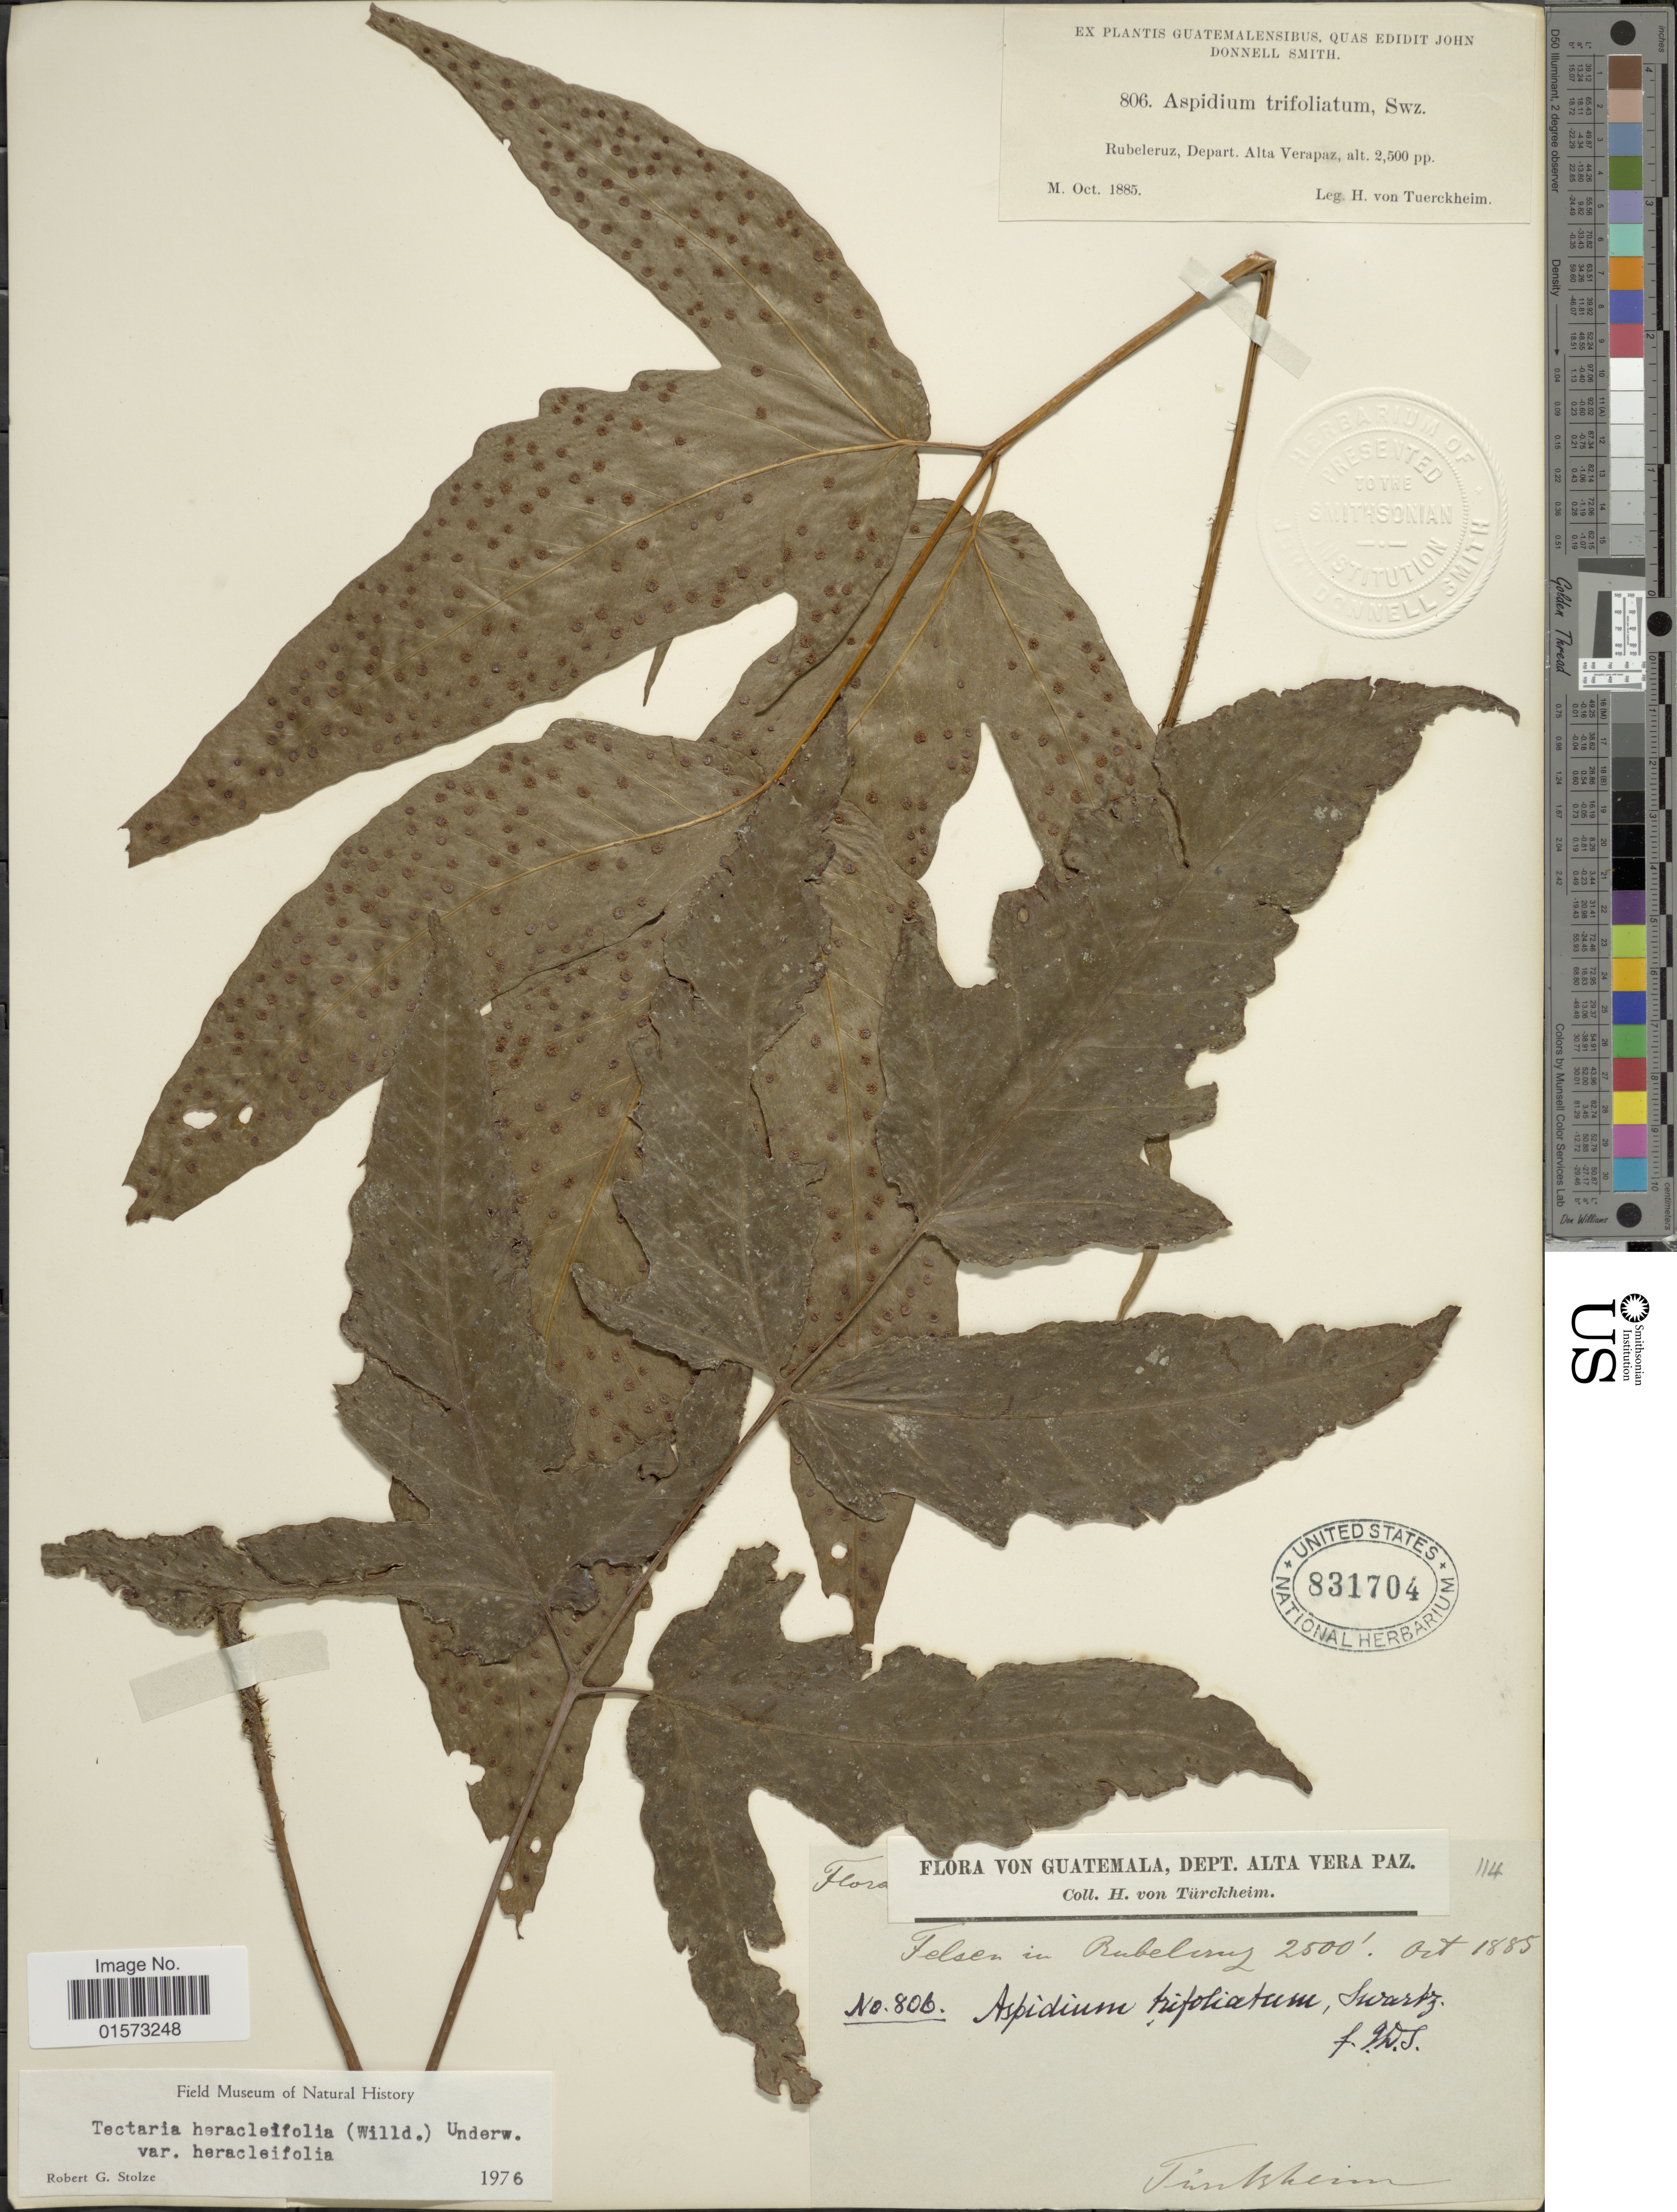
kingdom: Plantae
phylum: Tracheophyta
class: Polypodiopsida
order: Polypodiales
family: Tectariaceae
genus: Tectaria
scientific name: Tectaria heracleifolia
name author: (Willd.) Underw.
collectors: H. von Türckheim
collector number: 806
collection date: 1885-10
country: Guatemala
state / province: Alta Verapaz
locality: Felsen in Rubeleruz [cliff in Rubeleruz]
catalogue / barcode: US 831704